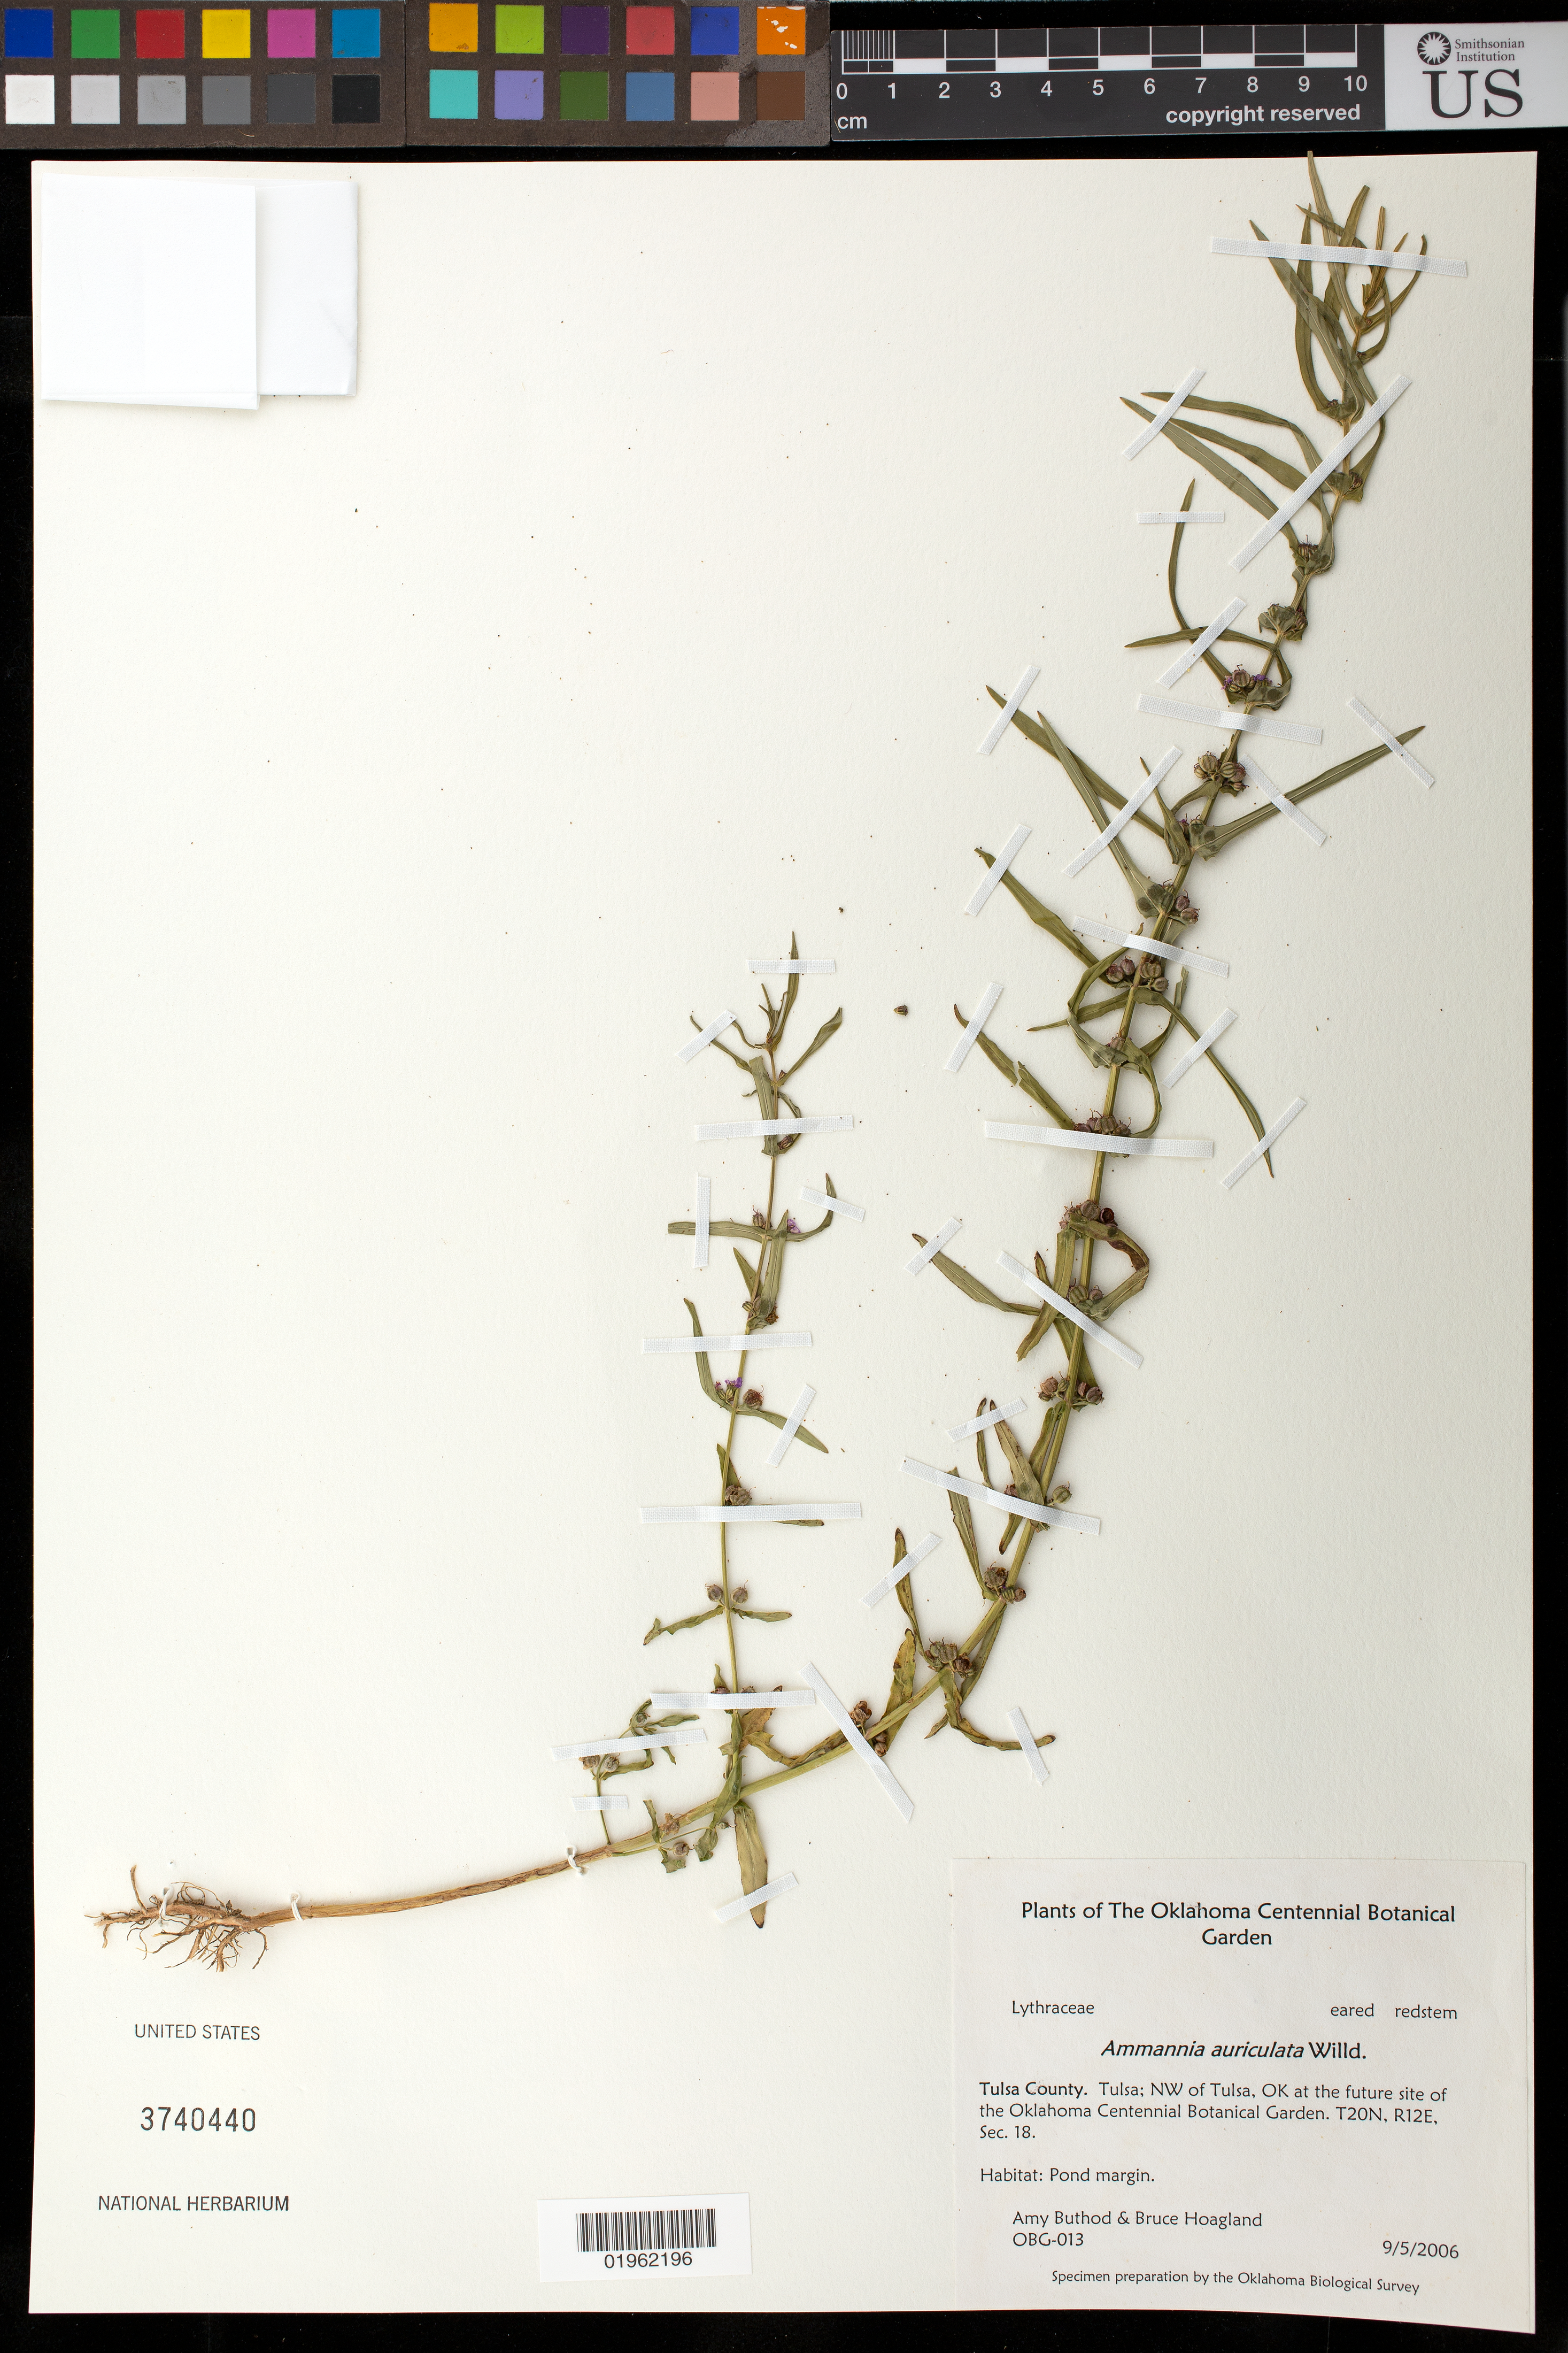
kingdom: Plantae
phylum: Tracheophyta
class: Magnoliopsida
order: Myrtales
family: Lythraceae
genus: Ammannia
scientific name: Ammannia auriculata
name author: Willd.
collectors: A. Buthod & B. Hoagland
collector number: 013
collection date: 2006-09-05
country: United States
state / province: Oklahoma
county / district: Tulsa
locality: NW of Tulsa at the future site of Oklahoma Centennial Botanical Garden. T20N, R12E, Sec. 18.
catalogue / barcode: US 3740440